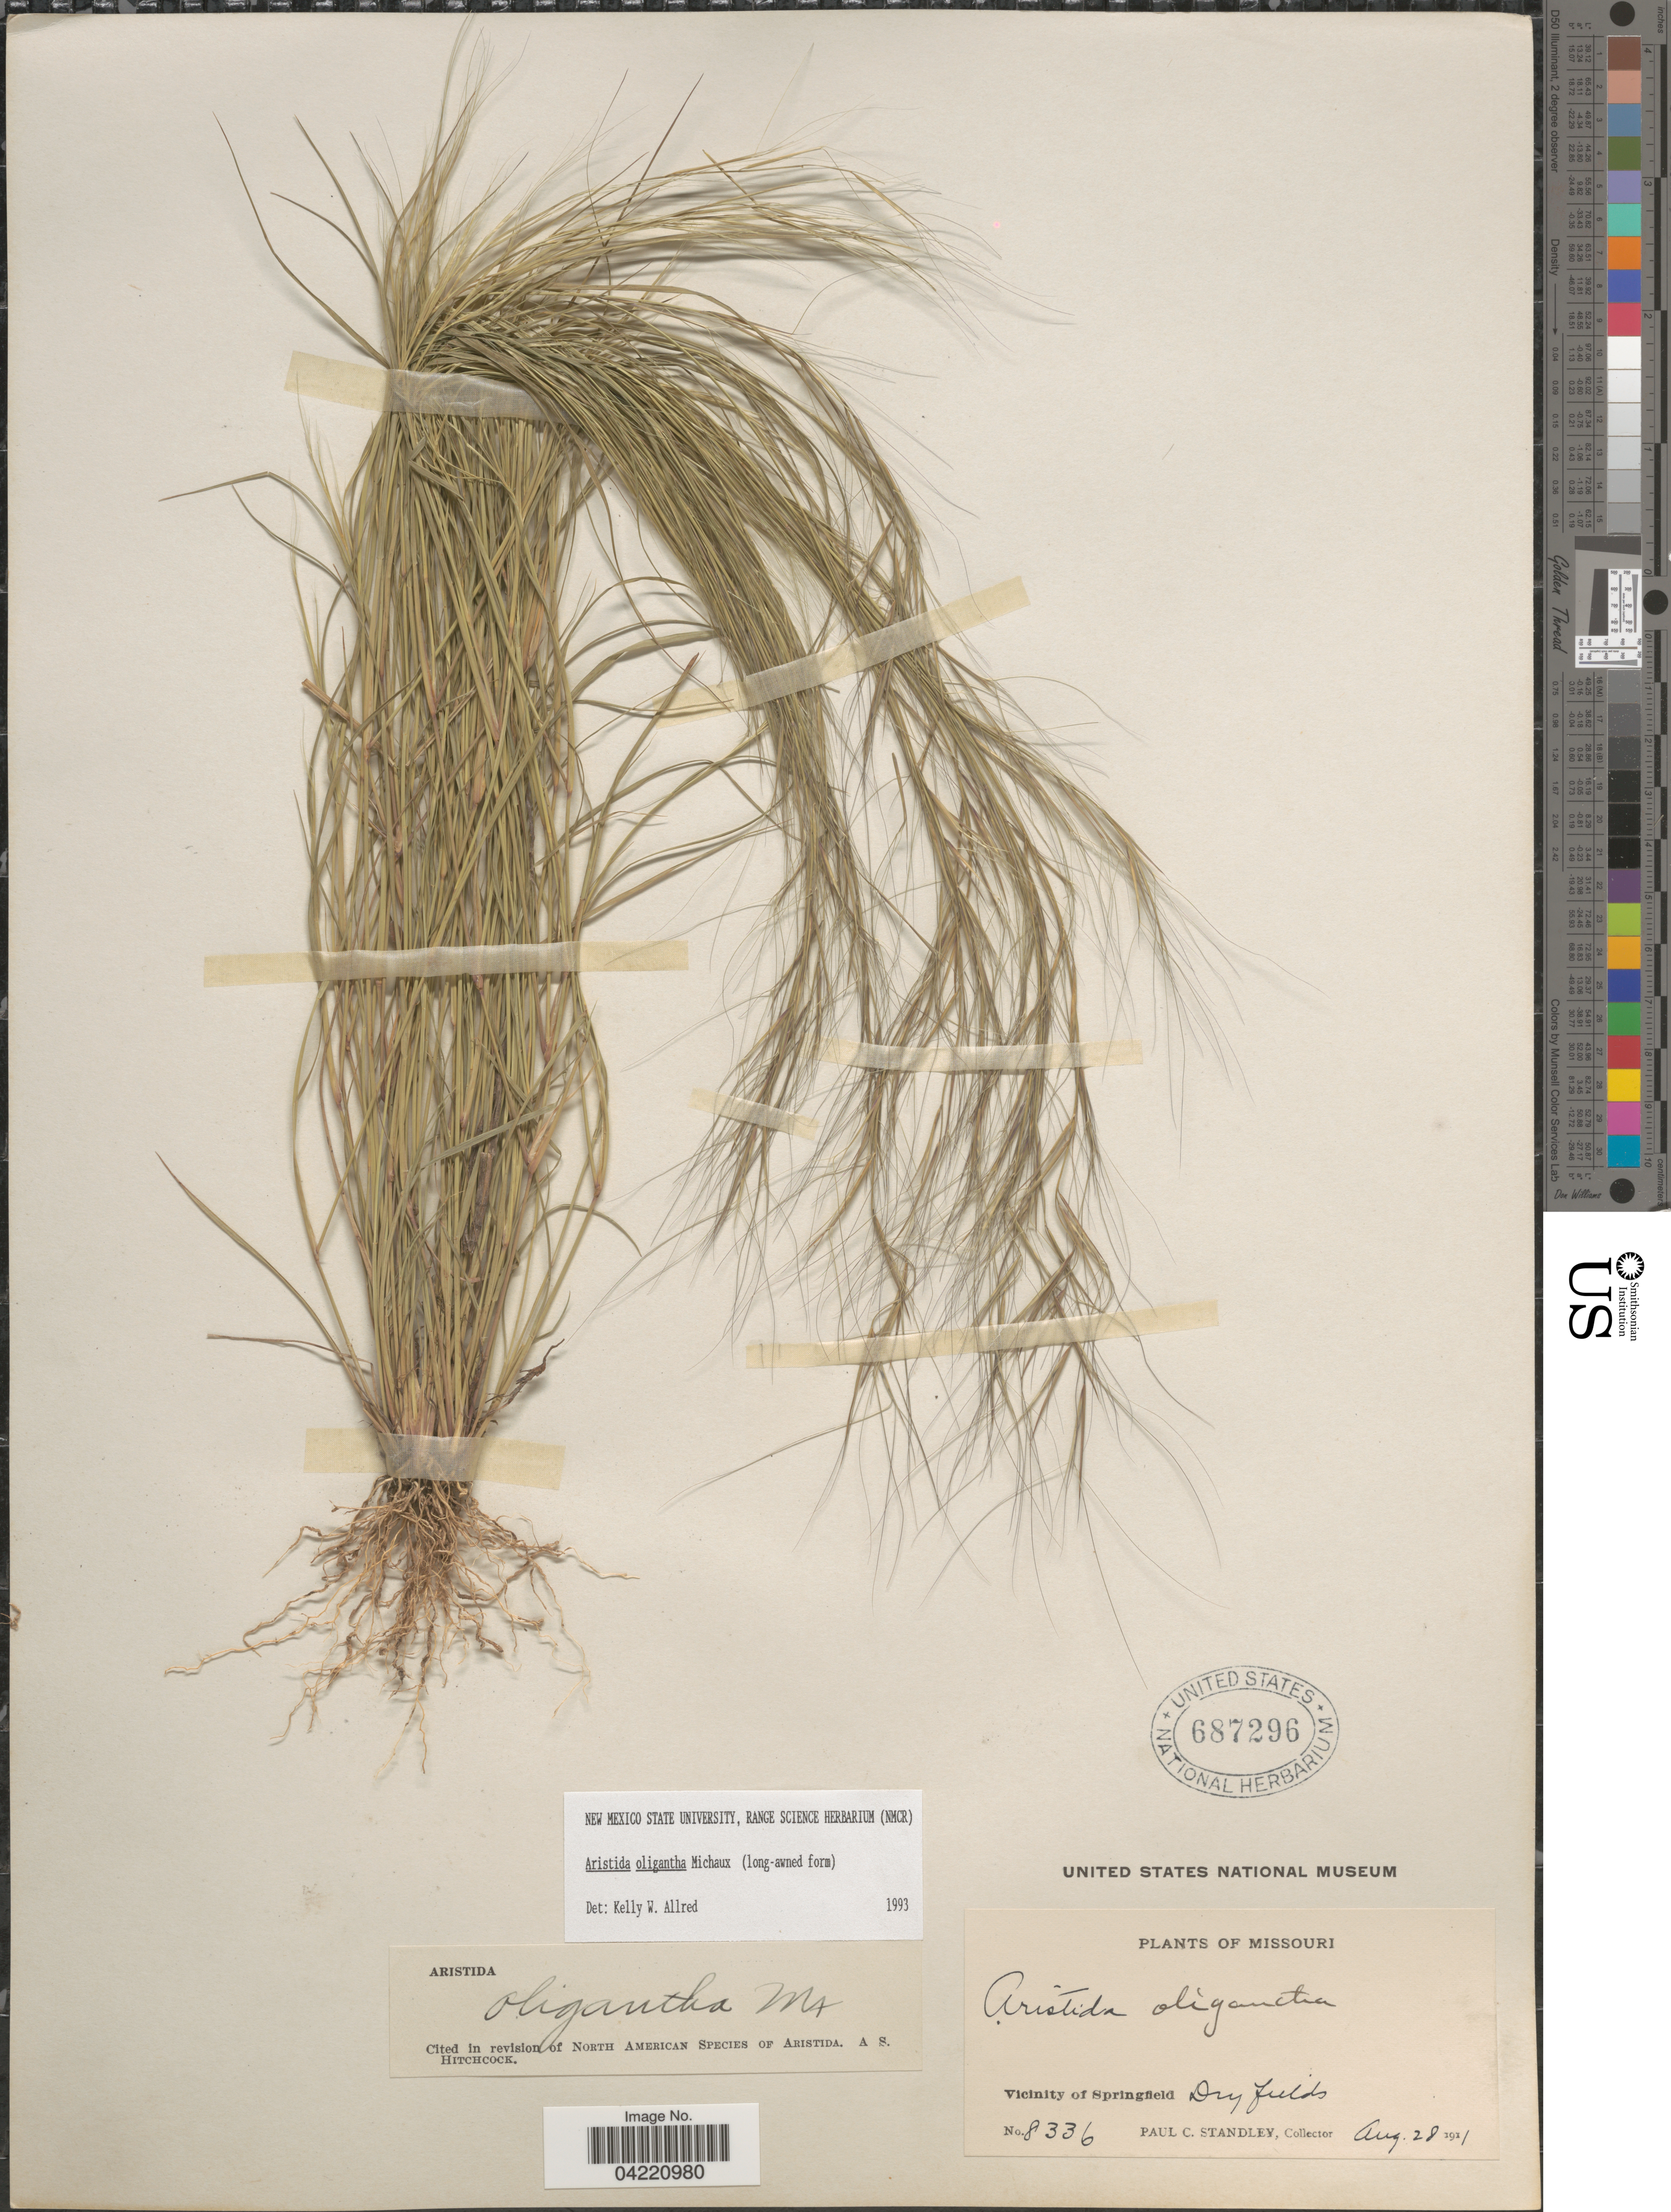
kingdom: Plantae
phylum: Tracheophyta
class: Liliopsida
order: Poales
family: Poaceae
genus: Aristida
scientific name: Aristida oligantha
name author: Michx.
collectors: P. C. Standley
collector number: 8336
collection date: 1911-08-28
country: United States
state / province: Missouri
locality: Vicinity of Springfield.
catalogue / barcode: US 687296